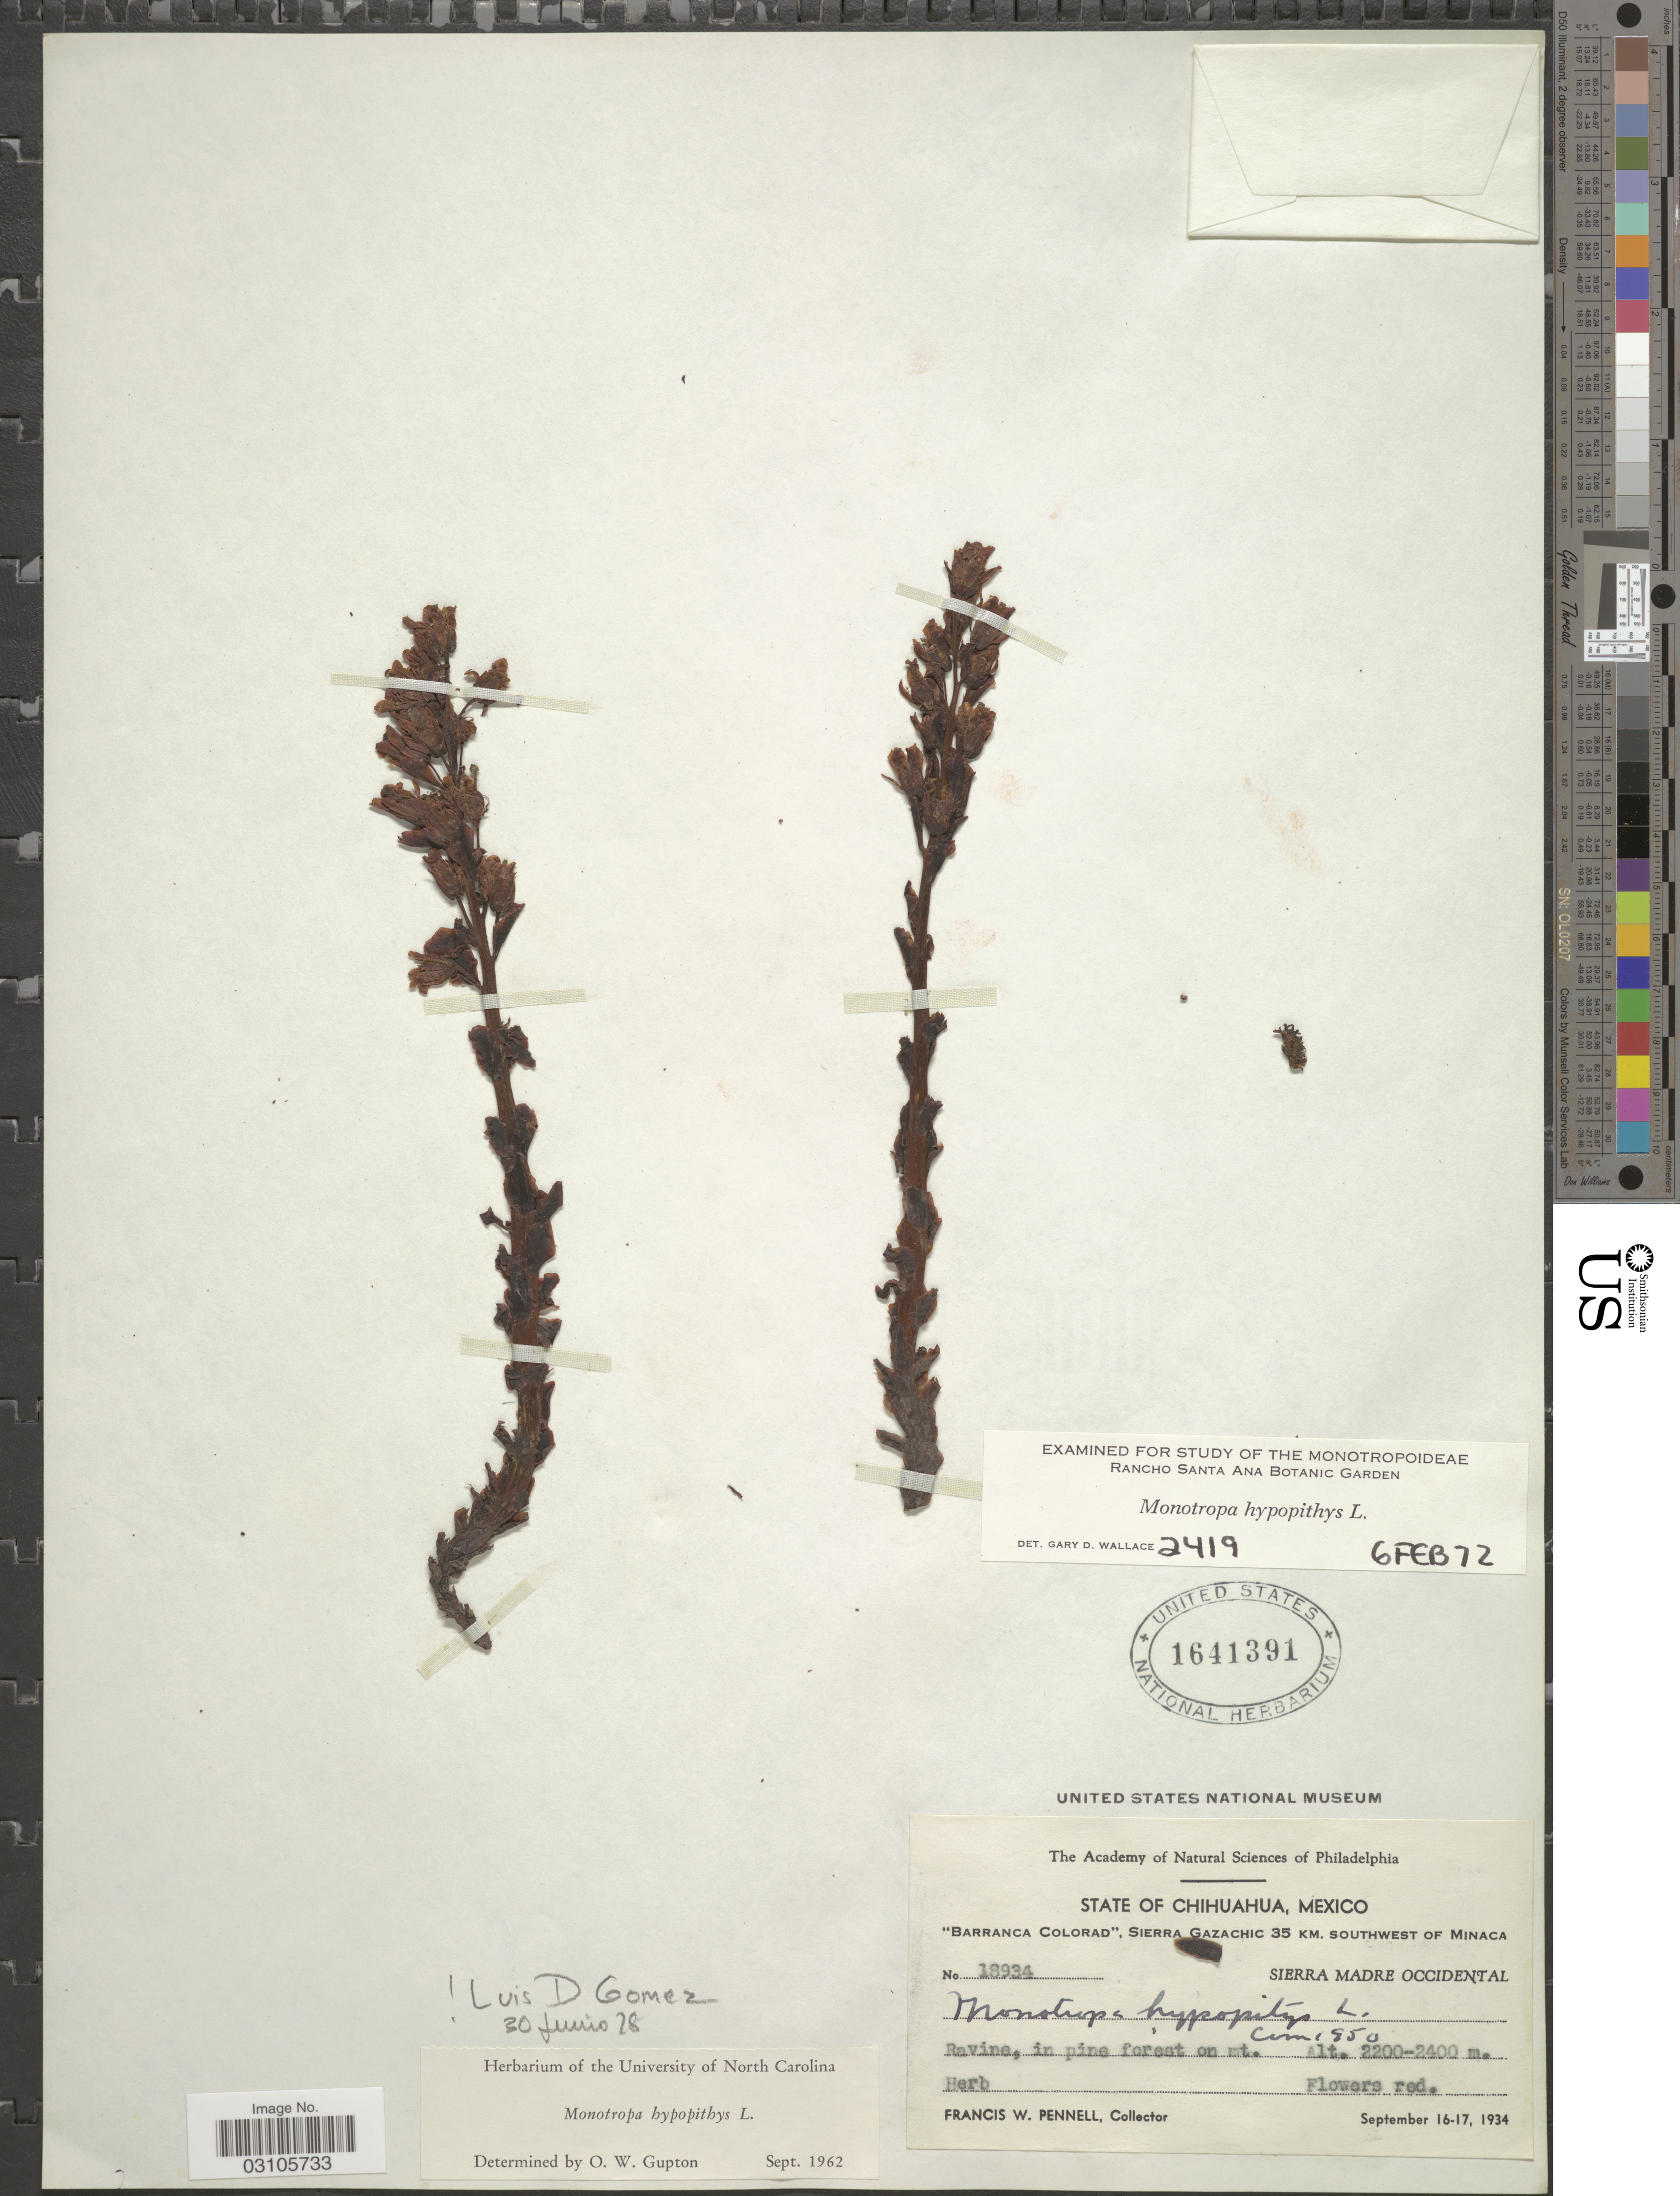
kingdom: Plantae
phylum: Tracheophyta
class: Magnoliopsida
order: Ericales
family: Ericaceae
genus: Monotropa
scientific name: Monotropa hypopitys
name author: L.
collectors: F. W. Pennell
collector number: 18934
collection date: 1934-09-16/1934-09-17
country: Mexico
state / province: Chihuahua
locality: Barranca Colorad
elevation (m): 2200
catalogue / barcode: US 1641391